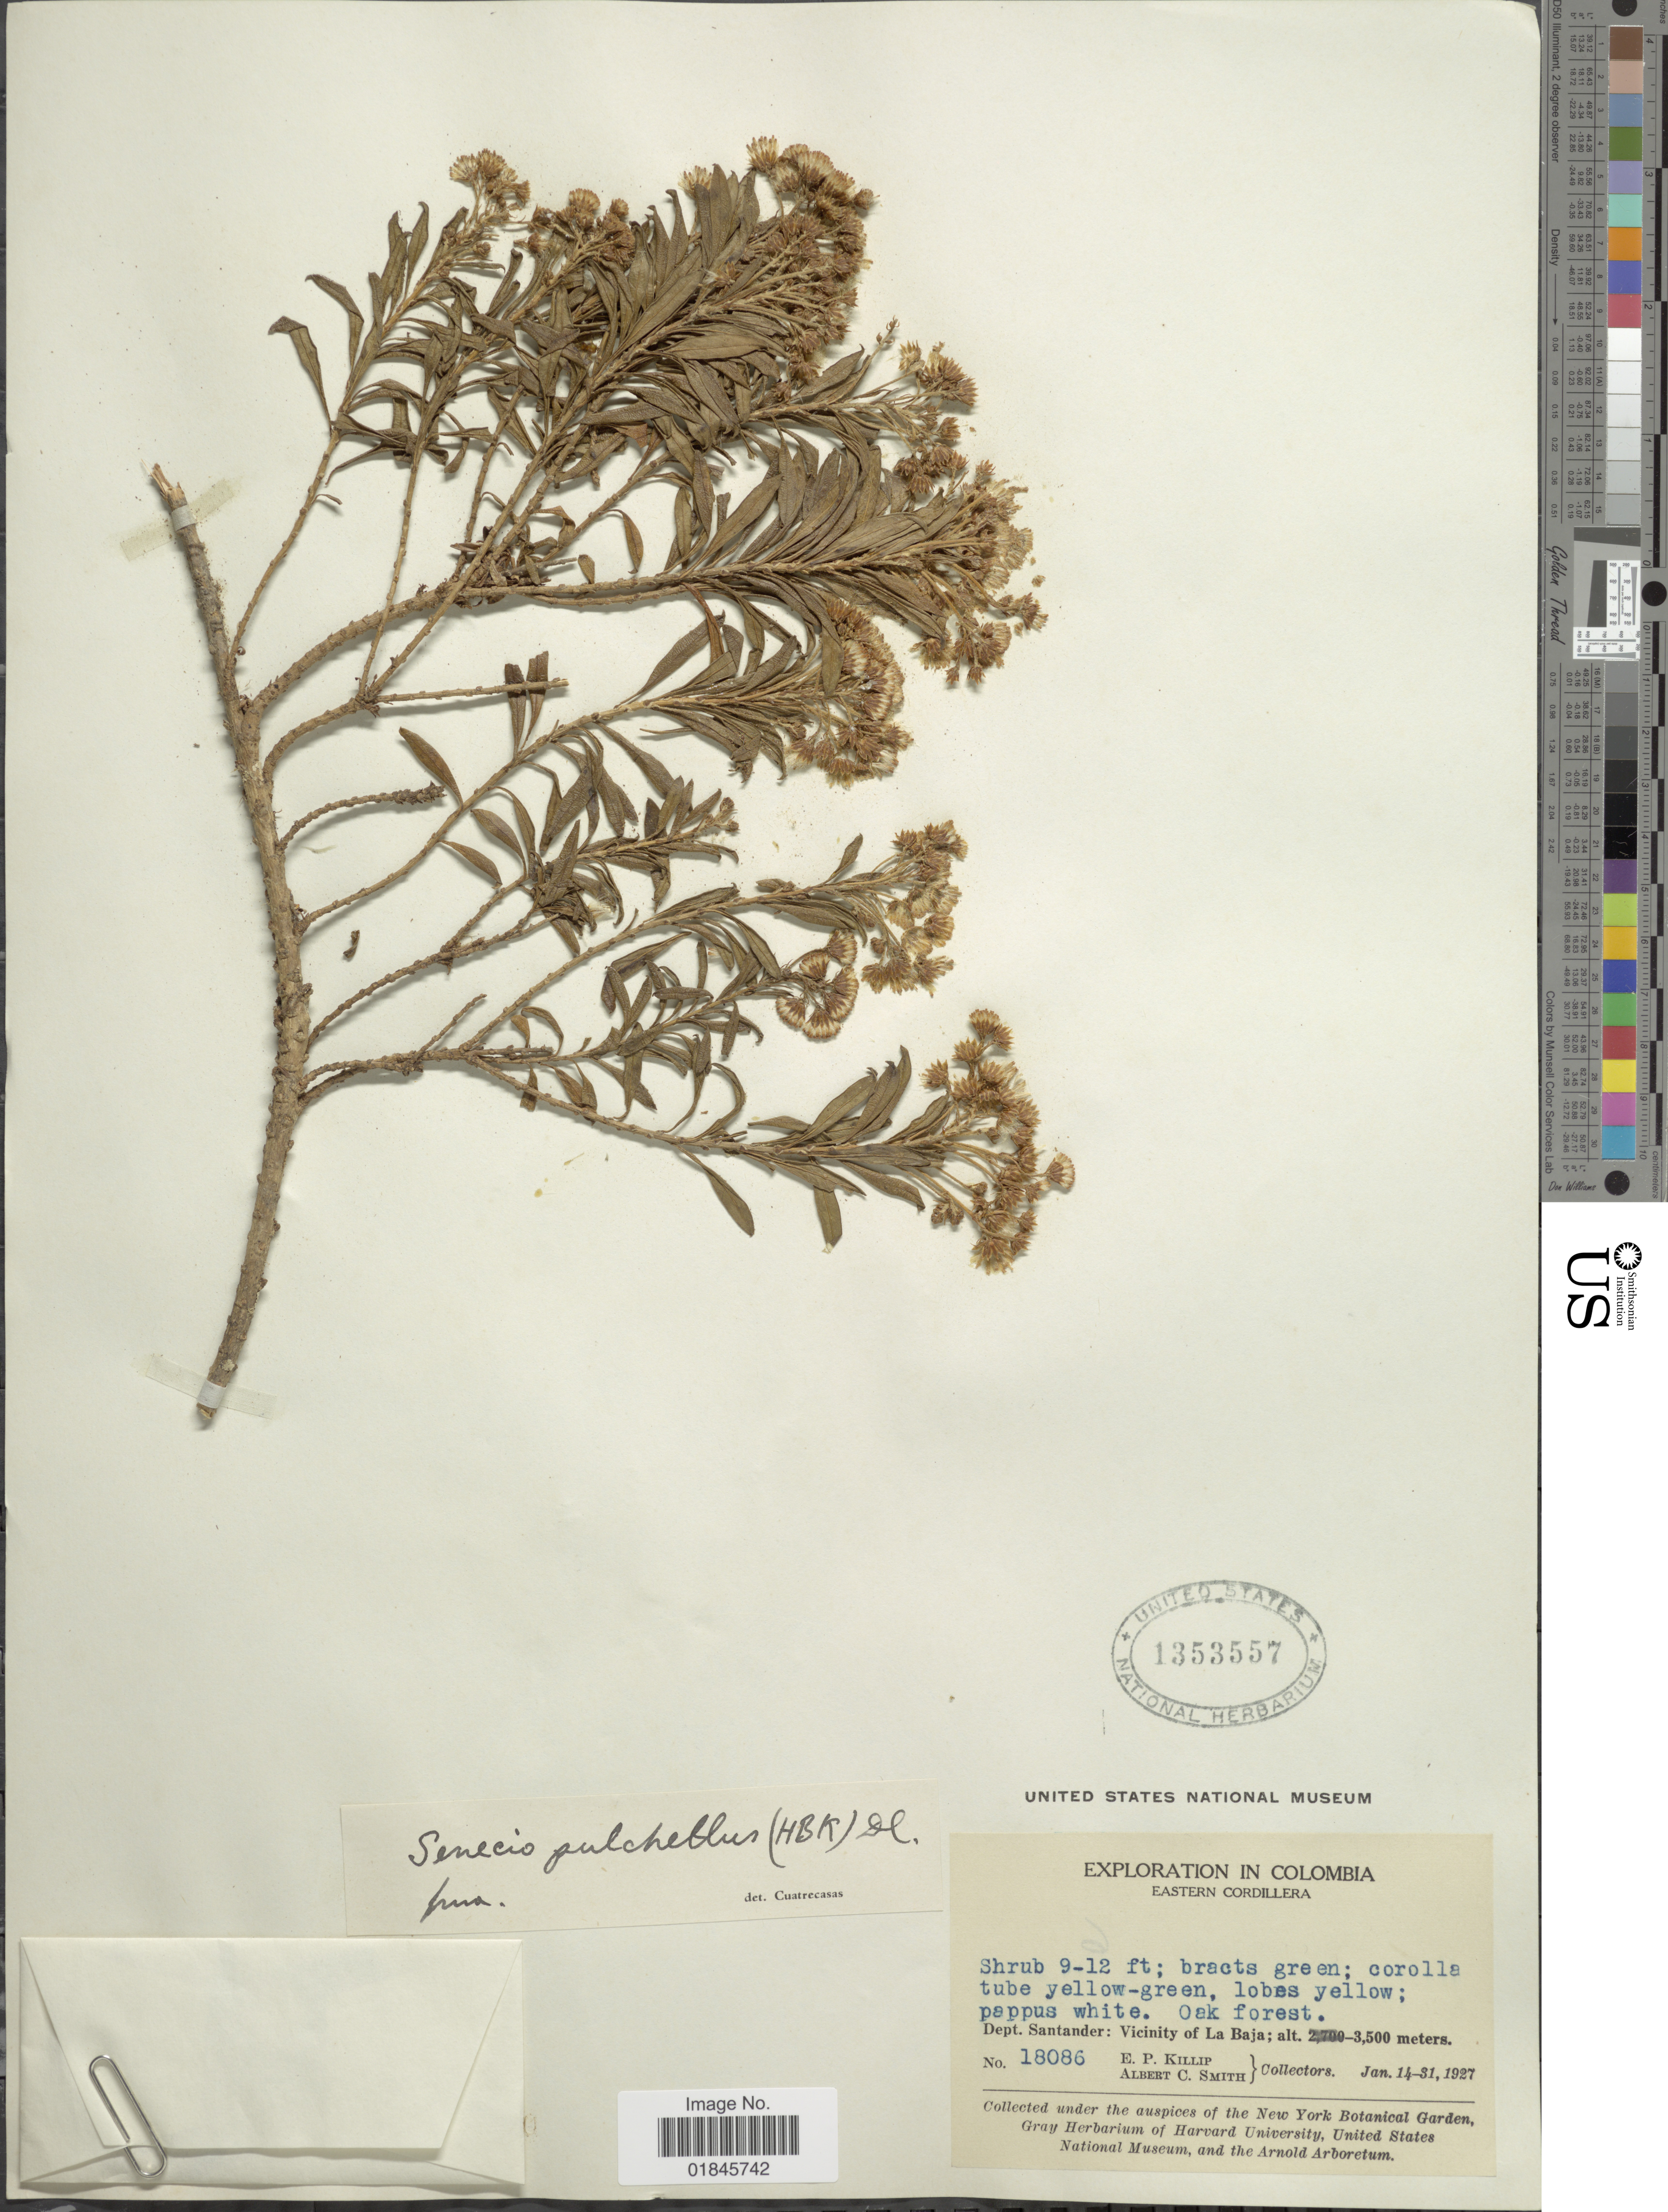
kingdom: Plantae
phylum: Tracheophyta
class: Magnoliopsida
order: Asterales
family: Asteraceae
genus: Pentacalia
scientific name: Pentacalia pulchella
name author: (Kunth) Cuatrec.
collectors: E. P. Killip & A. C. Smith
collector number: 18086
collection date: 1927-01-14/1927-01-31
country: Colombia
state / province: Santander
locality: Eastern Cordillera. Dept. Santander: Vicinity of La Baja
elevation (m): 3500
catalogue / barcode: US 1353557